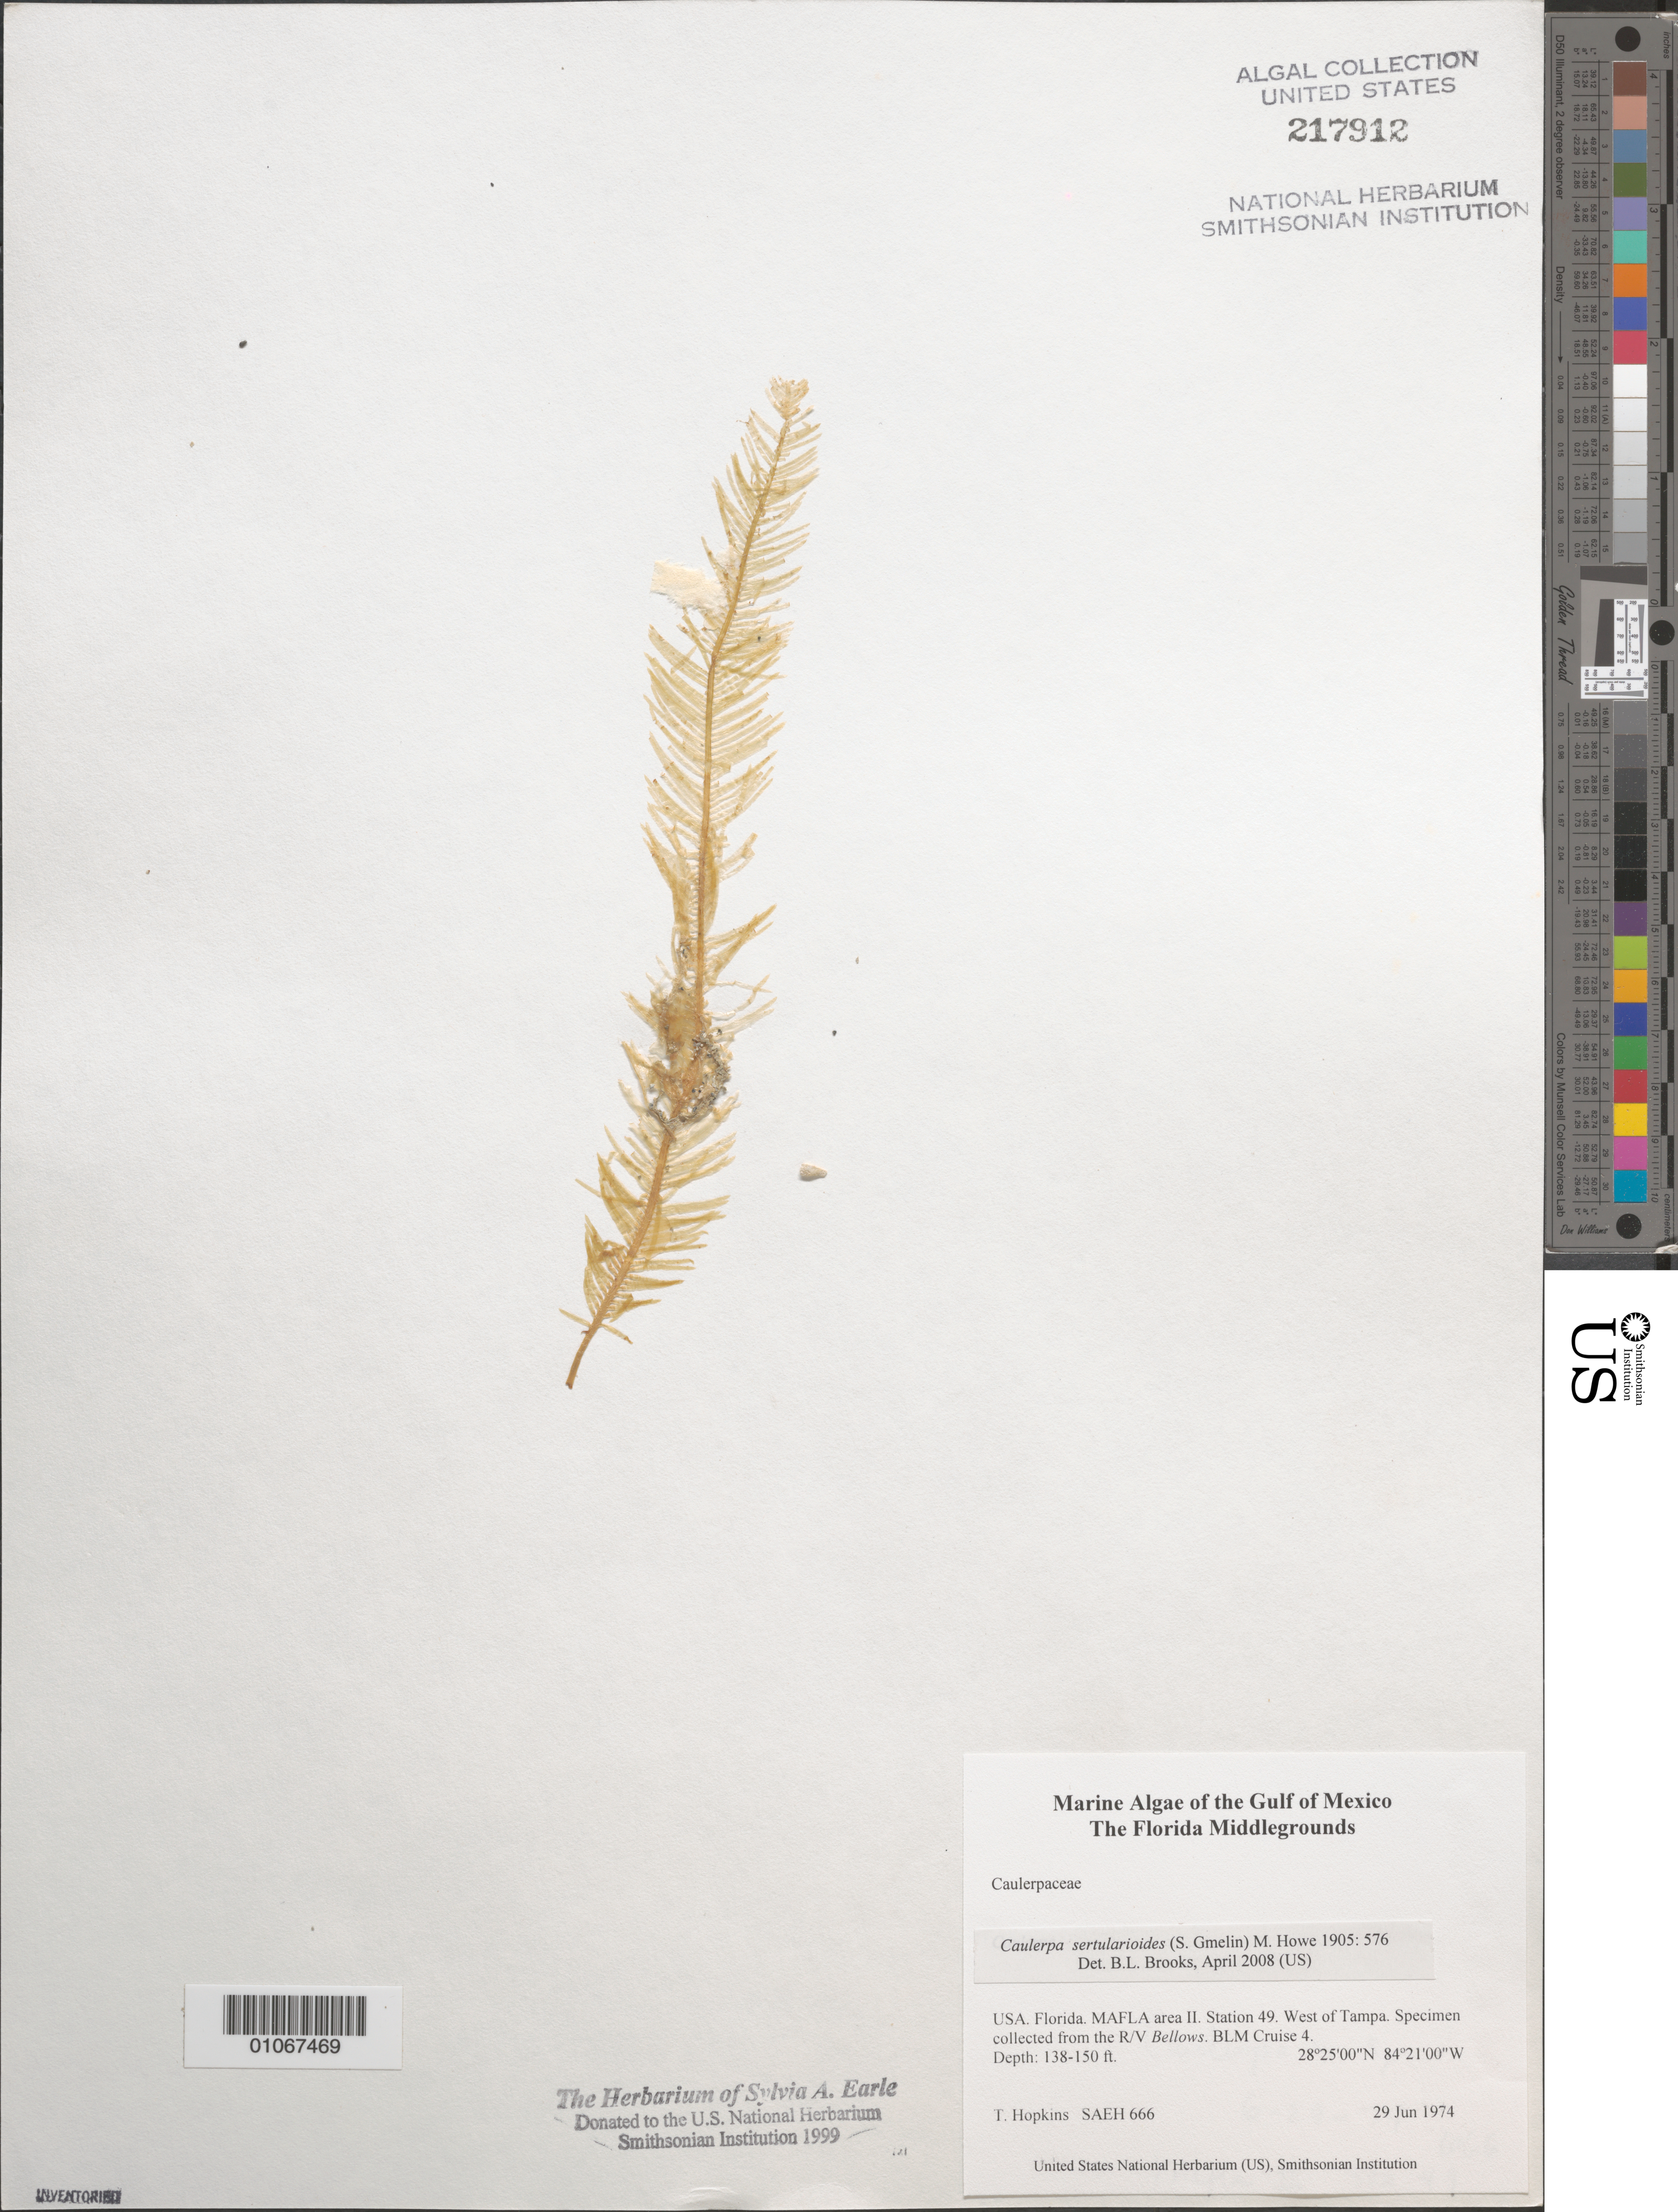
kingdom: Plantae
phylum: Chlorophyta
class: Ulvophyceae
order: Bryopsidales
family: Caulerpaceae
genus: Caulerpa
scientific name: Caulerpa sertularioides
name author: (S.G. Gmel.) M. Howe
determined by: Brooks, B. L., (BOT), Smithsonian Institution - National Museum of Natural History (UNITED STATES)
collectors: T. Hopkins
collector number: SAEH 666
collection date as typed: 29 Jun 1974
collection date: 1974-06-29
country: United States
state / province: Florida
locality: Florida Middle Grounds, west of Tampa, Gulf of Mexico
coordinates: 28 25'00"N, 84 21'00"W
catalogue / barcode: US 217912